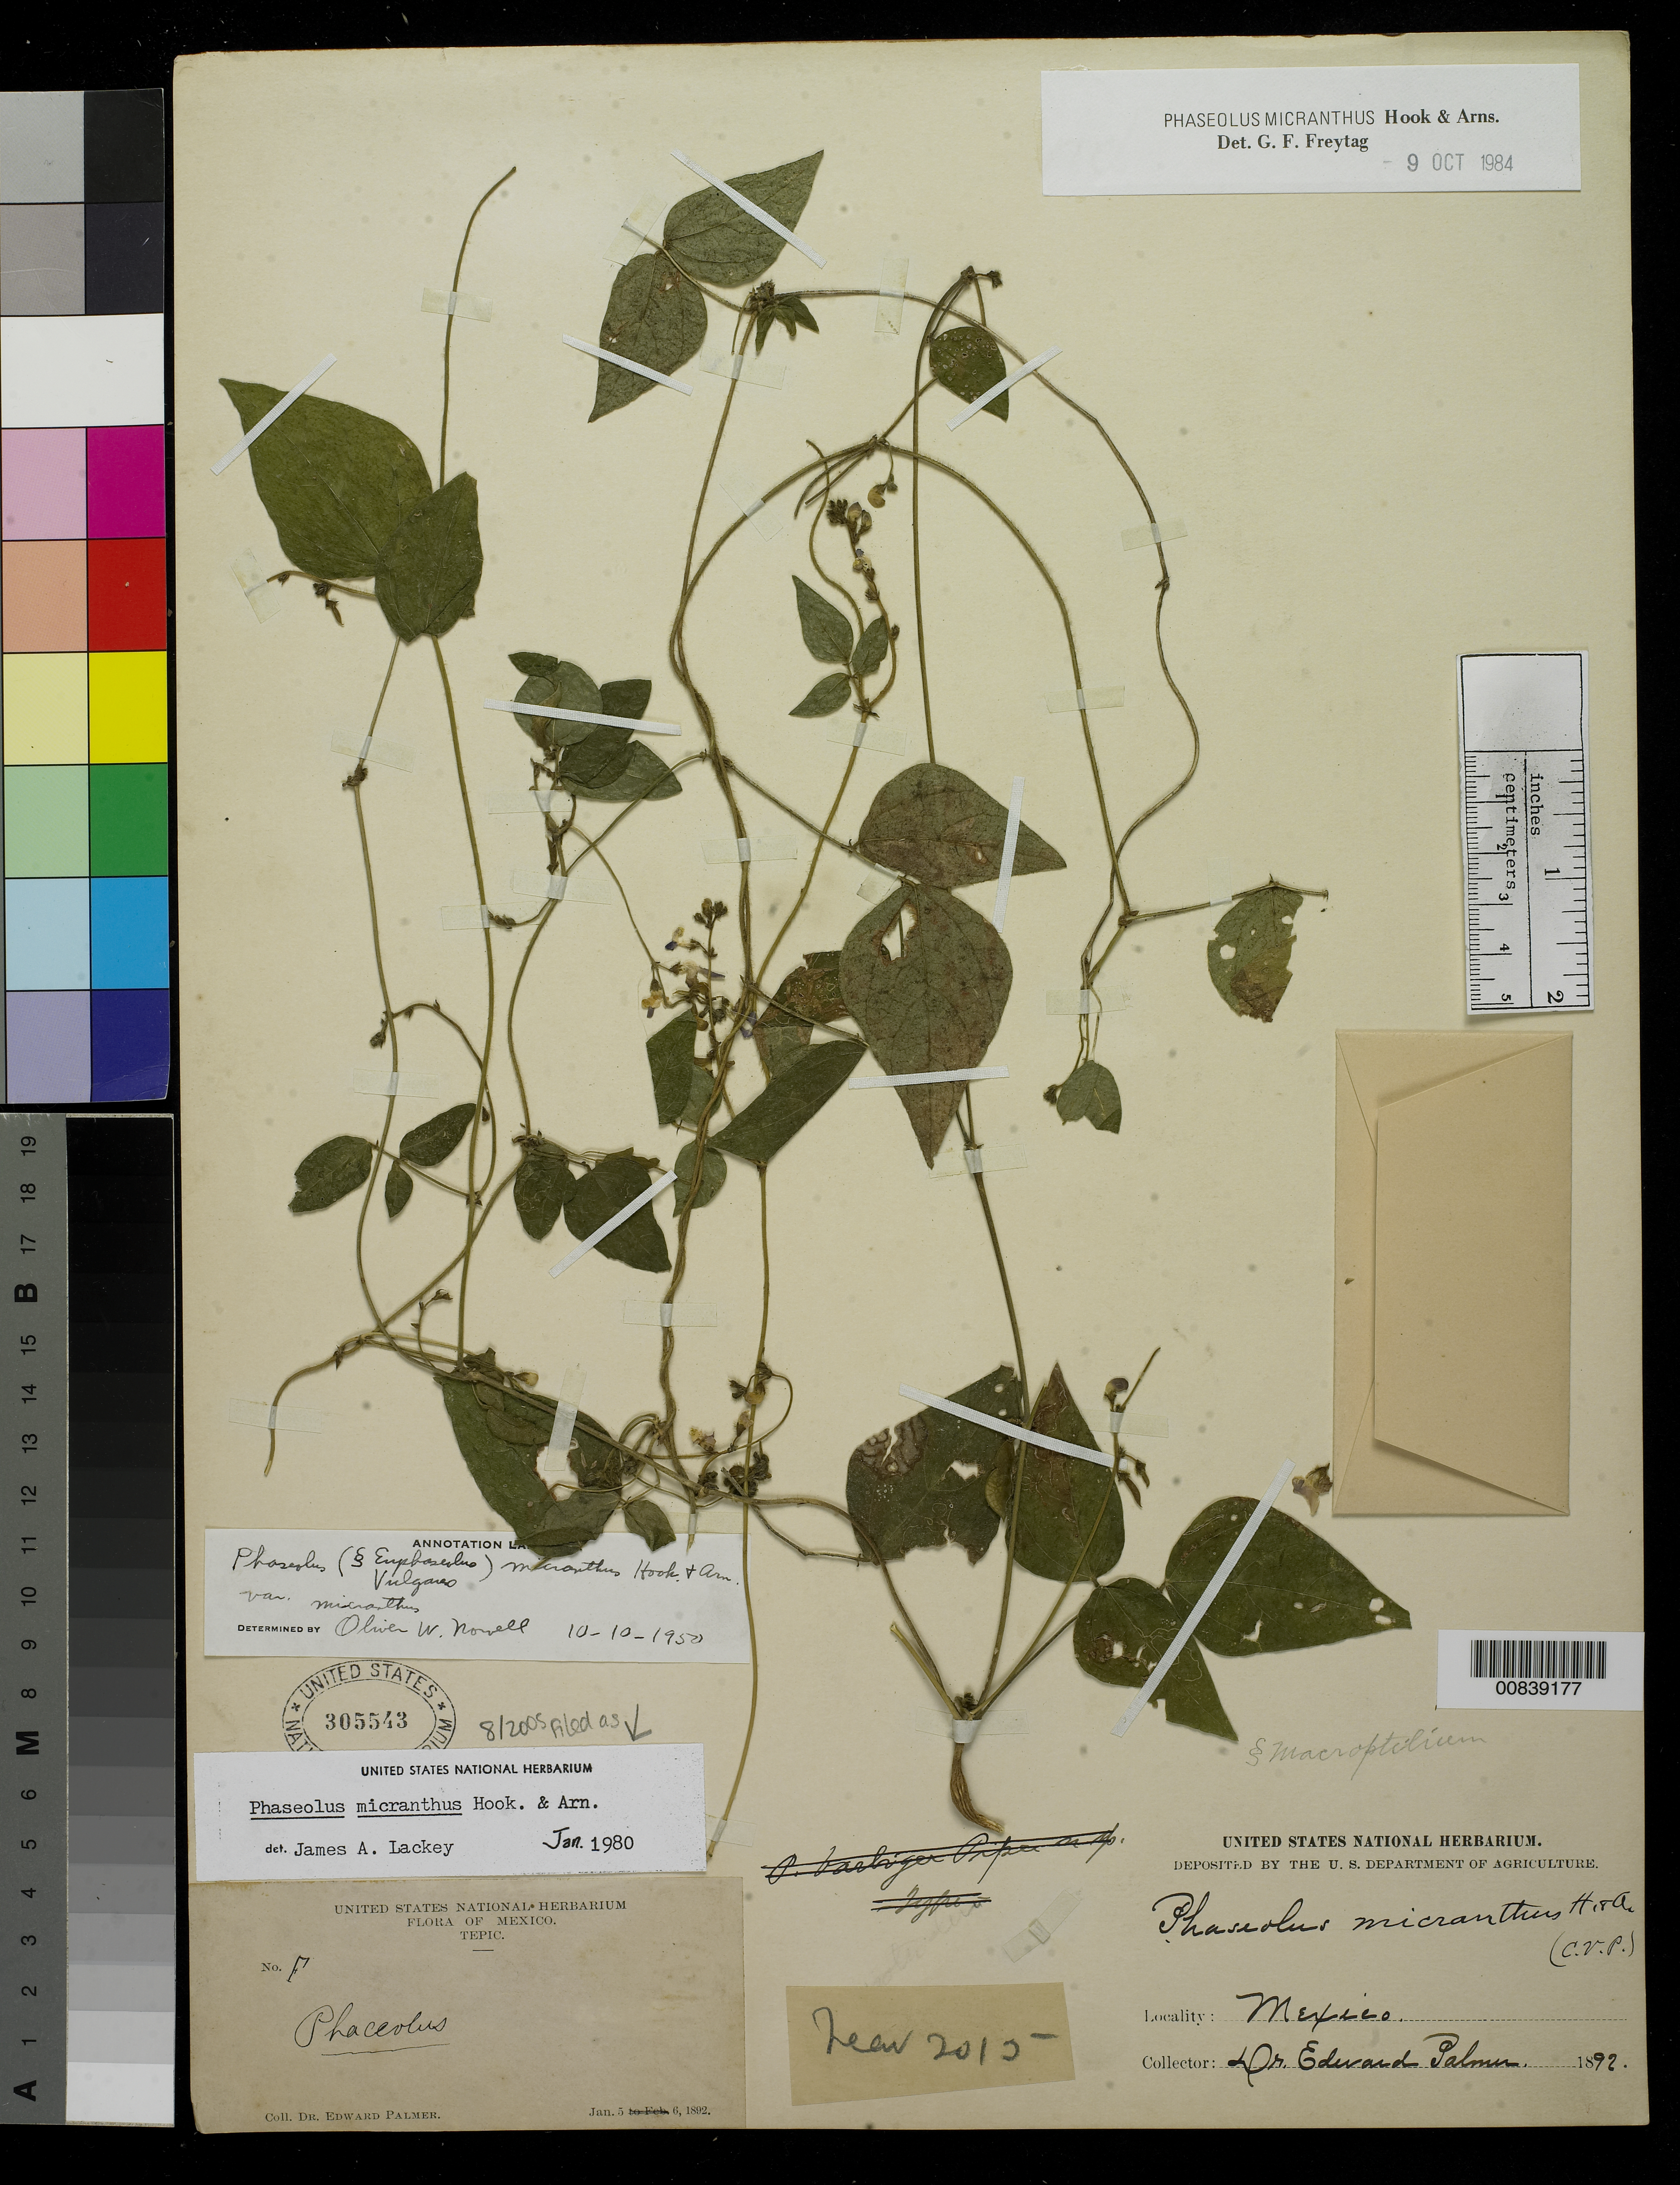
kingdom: Plantae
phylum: Tracheophyta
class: Magnoliopsida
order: Fabales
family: Fabaceae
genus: Phaseolus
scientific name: Phaseolus micranthus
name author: Hook. & Arn.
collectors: E. Palmer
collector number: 2015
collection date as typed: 05 Jan 1892 to 06 Jan 1892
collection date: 1892-01-05/1892-01-06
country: Mexico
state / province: Nayarit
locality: F. Tepic, Nayarit.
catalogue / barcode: US 305543